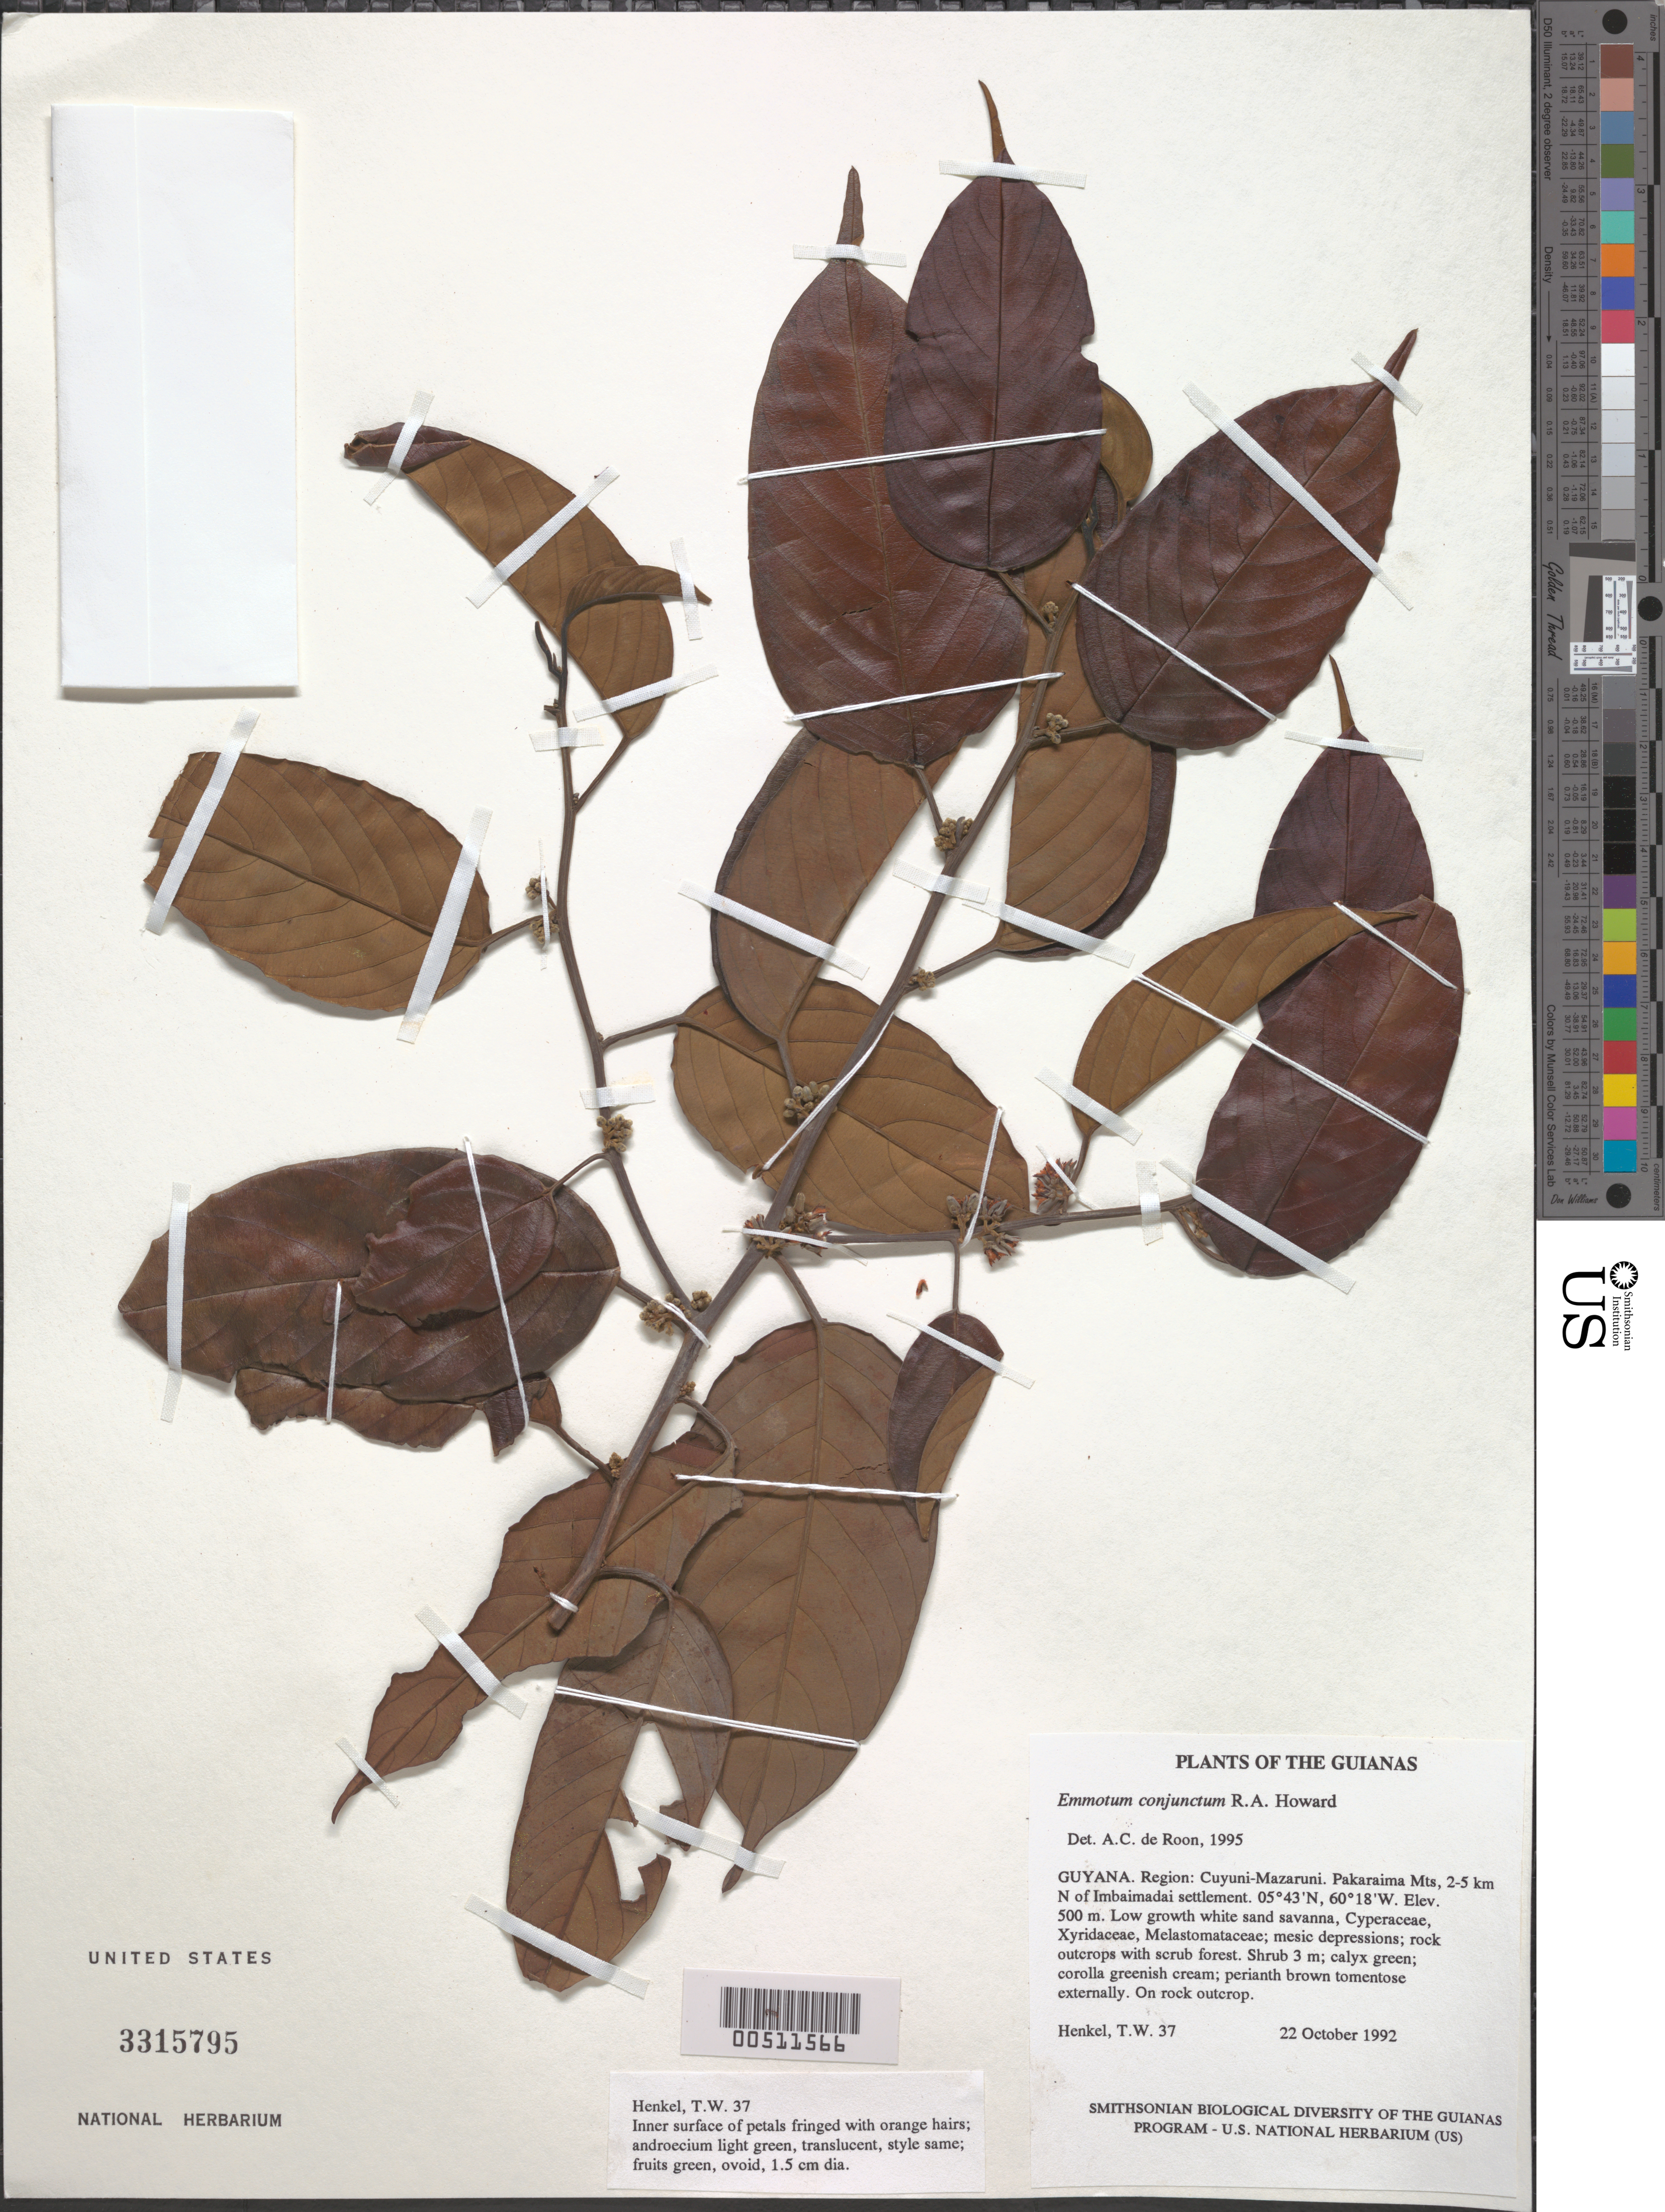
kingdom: Plantae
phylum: Tracheophyta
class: Magnoliopsida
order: Metteniusales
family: Metteniusaceae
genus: Emmotum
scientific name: Emmotum conjunctum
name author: R.A. Howard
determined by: de Roon, A. C.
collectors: T. Henkel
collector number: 37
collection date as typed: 22 October 1992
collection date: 1992-10-22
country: Guyana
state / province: Cuyuni-Mazaruni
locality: Pakaraima Mts, 2-5 km N of Imbaimadai settlement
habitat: Low growth white sand savanna, Cyperaceae, Xyridaceae, Melastomataceae; mesic depressions; rock outcrops with scrub forest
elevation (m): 500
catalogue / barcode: US 3315795